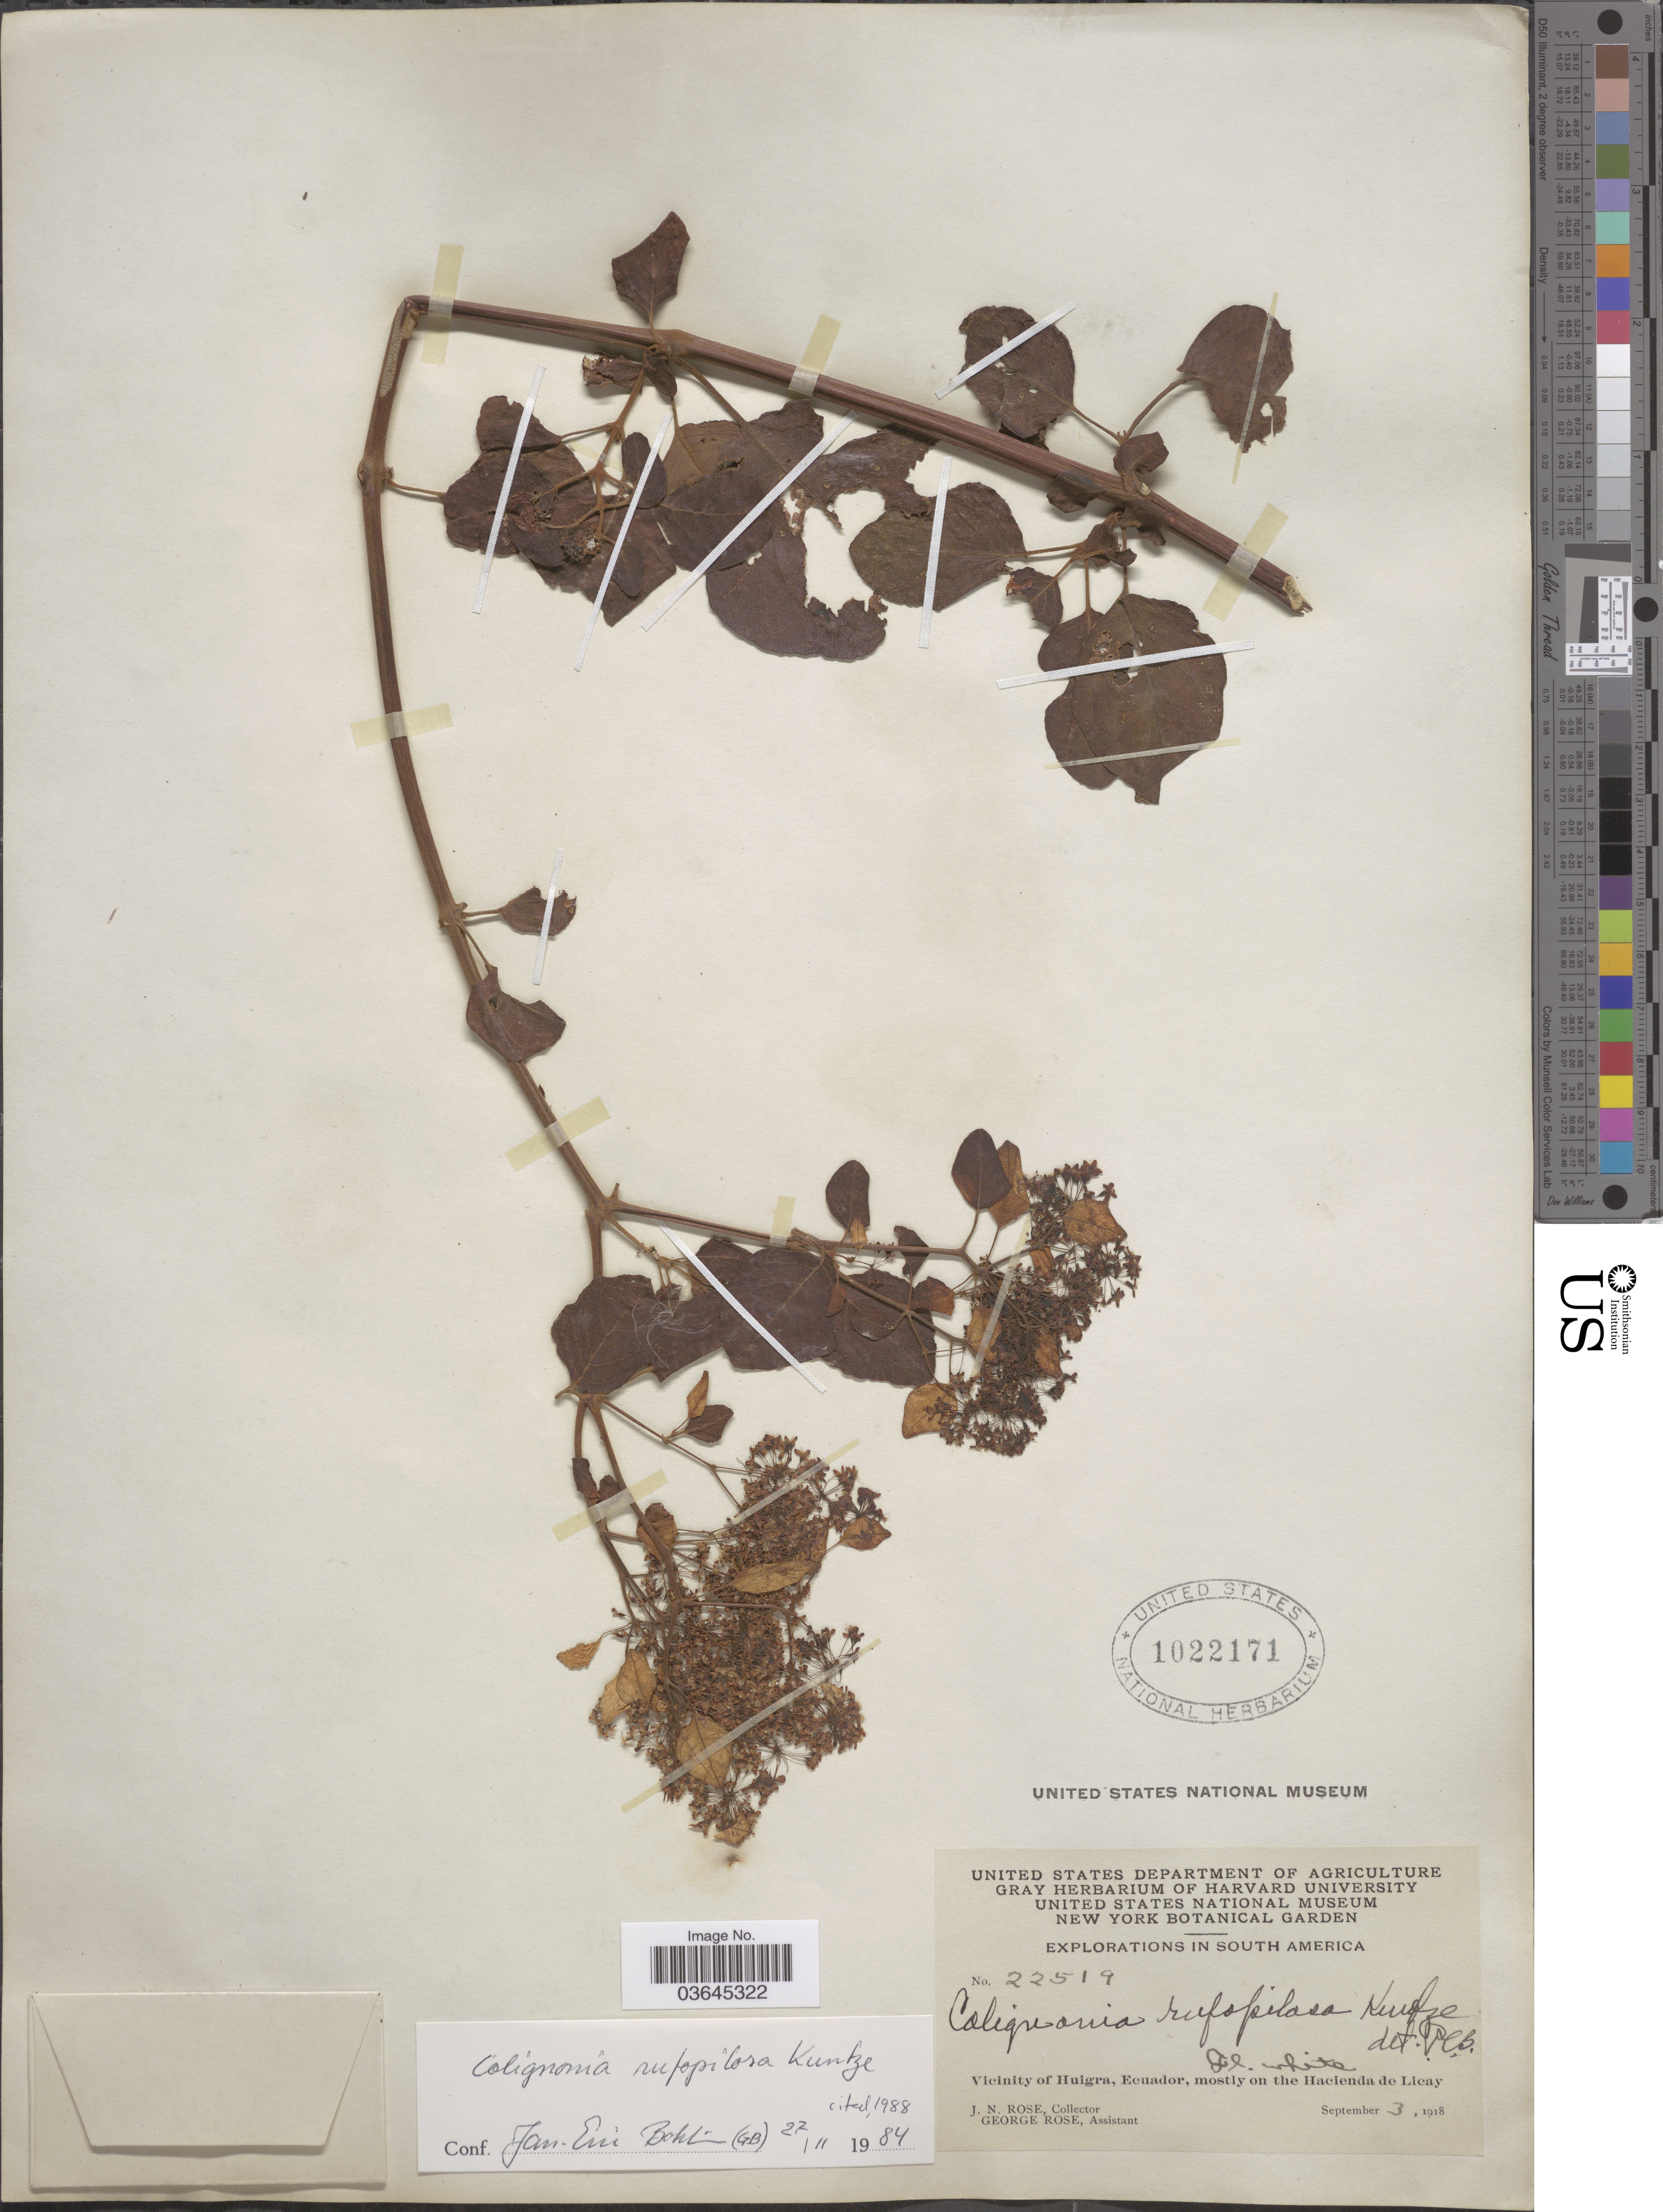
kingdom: Plantae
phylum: Tracheophyta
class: Magnoliopsida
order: Caryophyllales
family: Nyctaginaceae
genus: Colignonia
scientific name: Colignonia rufopilosa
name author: Kuntze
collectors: J. N. Rose & G. Rose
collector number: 22519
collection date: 1918-09-03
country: Ecuador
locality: Vicinity of Huigra, mostly on the Hacienda de Licay.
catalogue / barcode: US 1022171